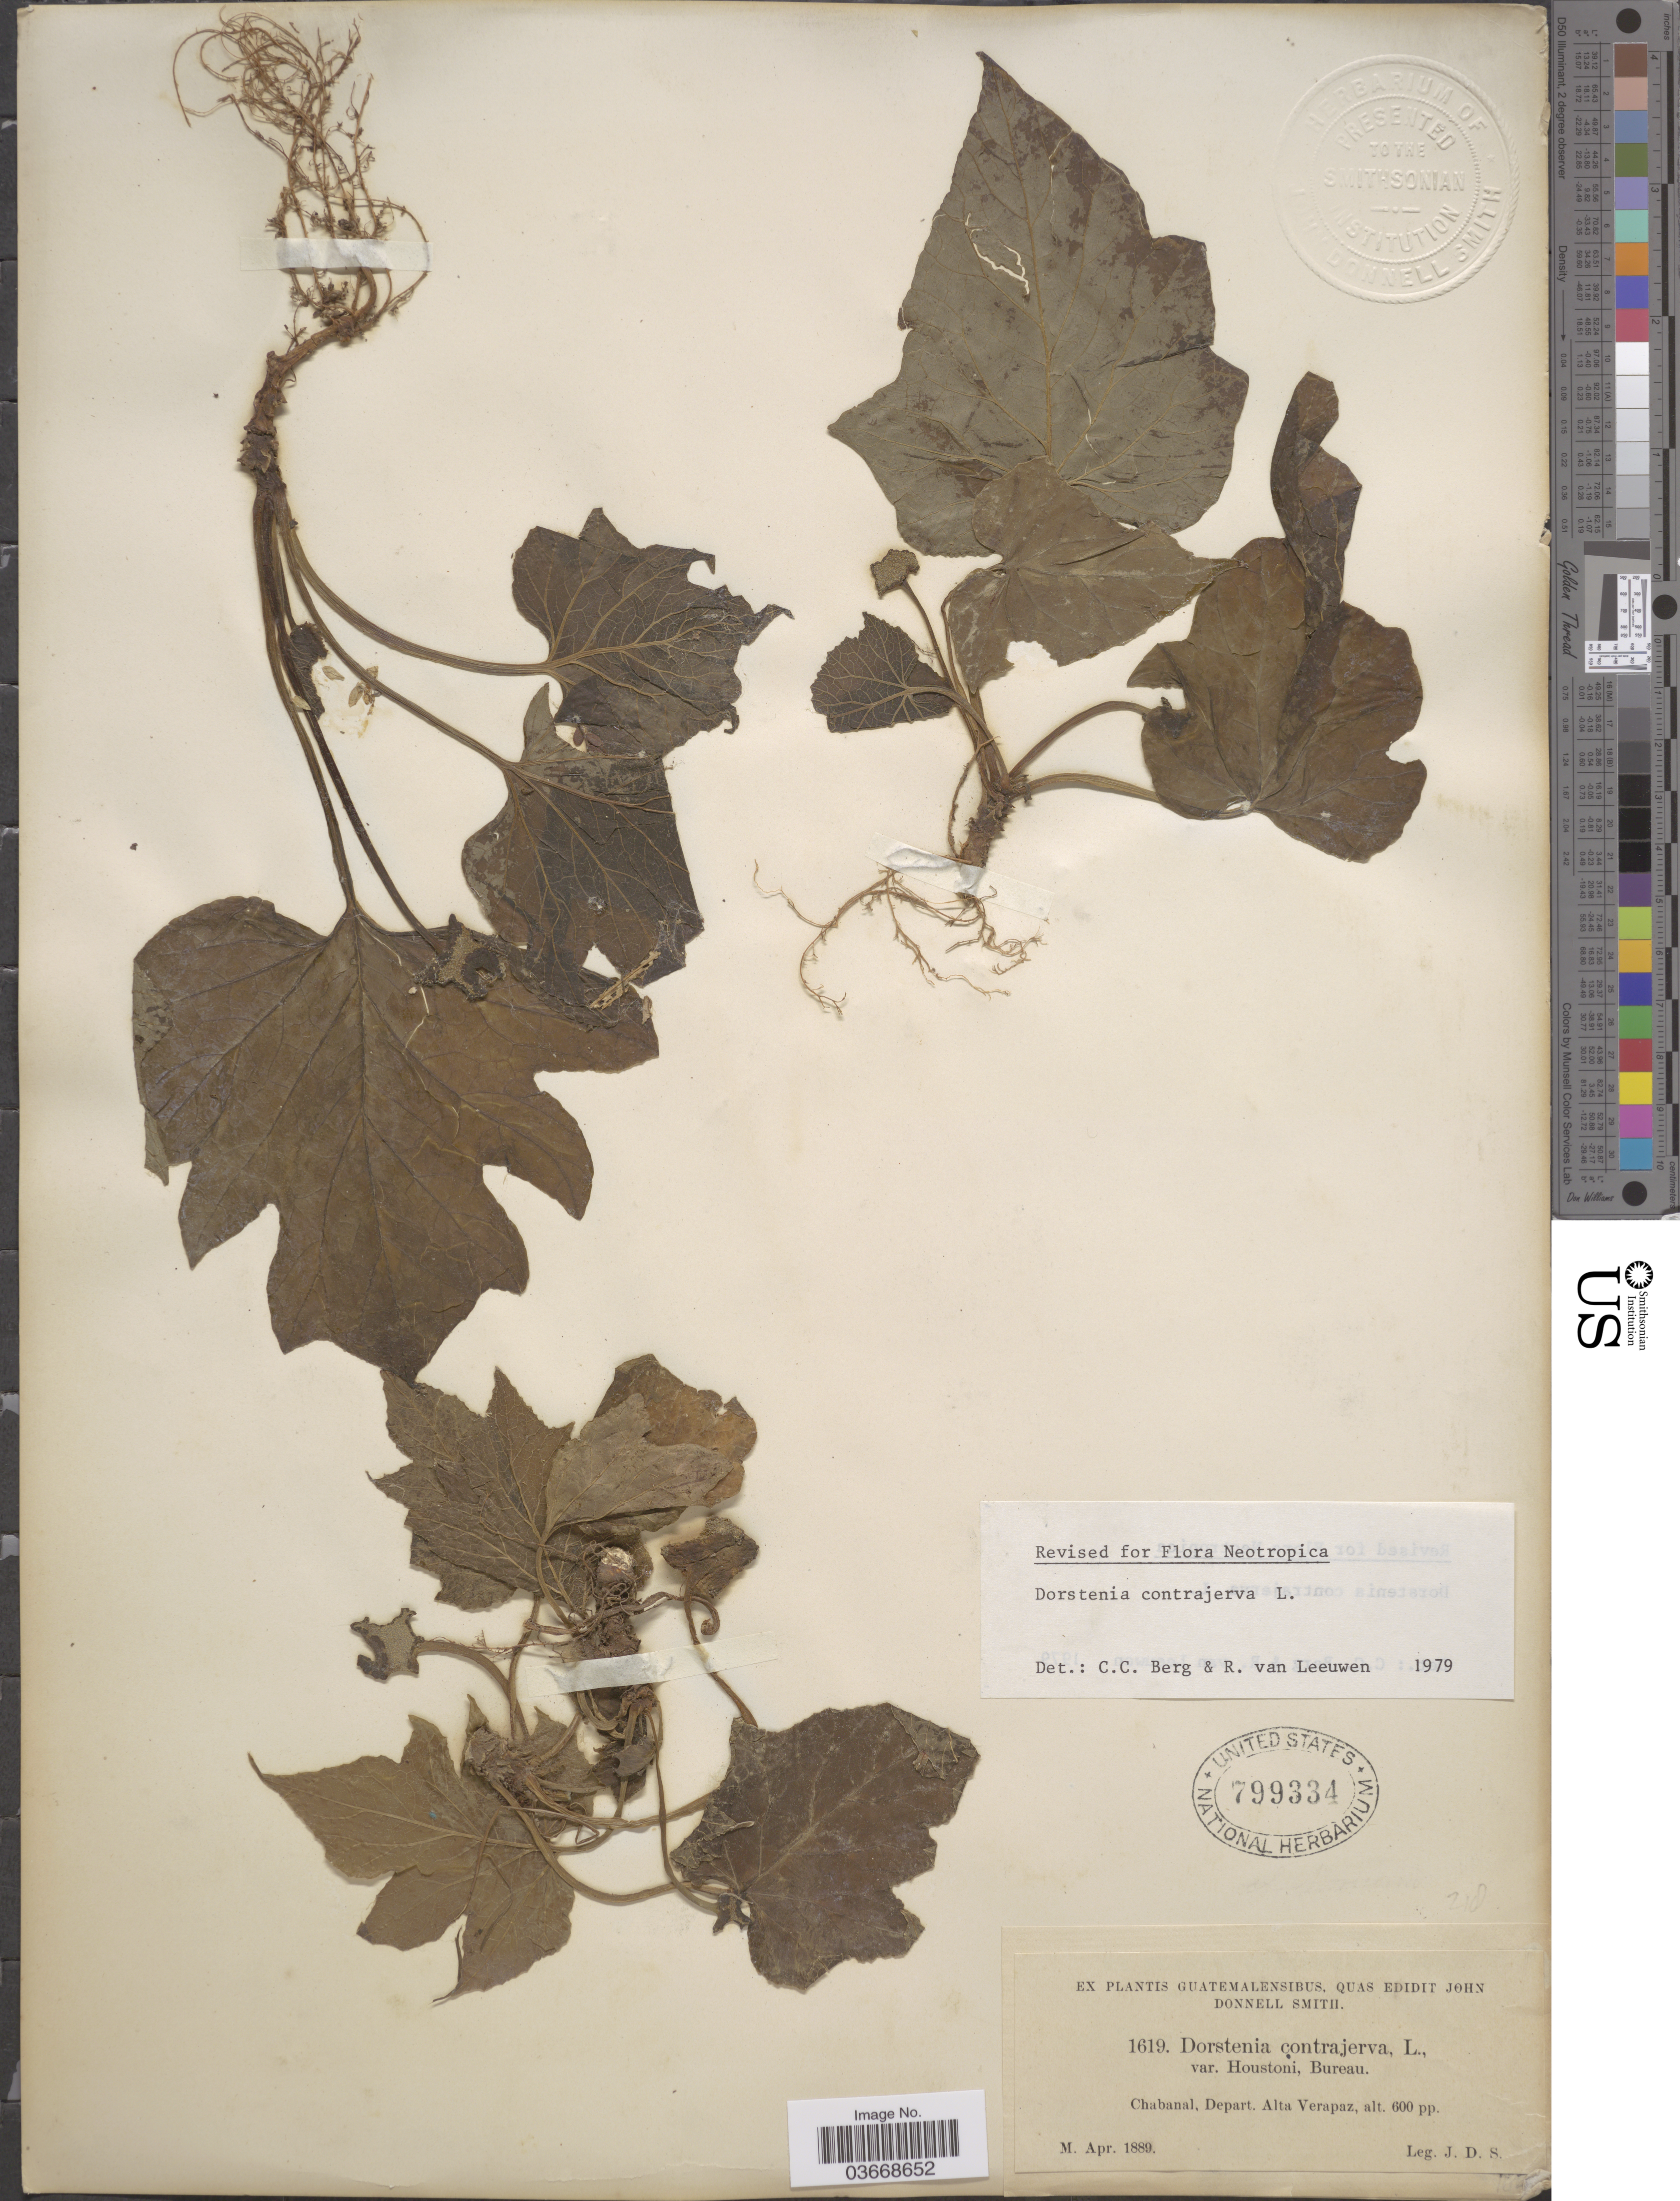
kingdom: Plantae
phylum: Tracheophyta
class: Magnoliopsida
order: Rosales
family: Moraceae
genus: Dorstenia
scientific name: Dorstenia contrajerva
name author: L.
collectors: J. Donnell Smith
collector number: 1619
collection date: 1889-04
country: Guatemala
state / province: Alta Verapaz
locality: Chabanal, Depart. Alta Verapaz.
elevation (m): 183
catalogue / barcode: US 799334